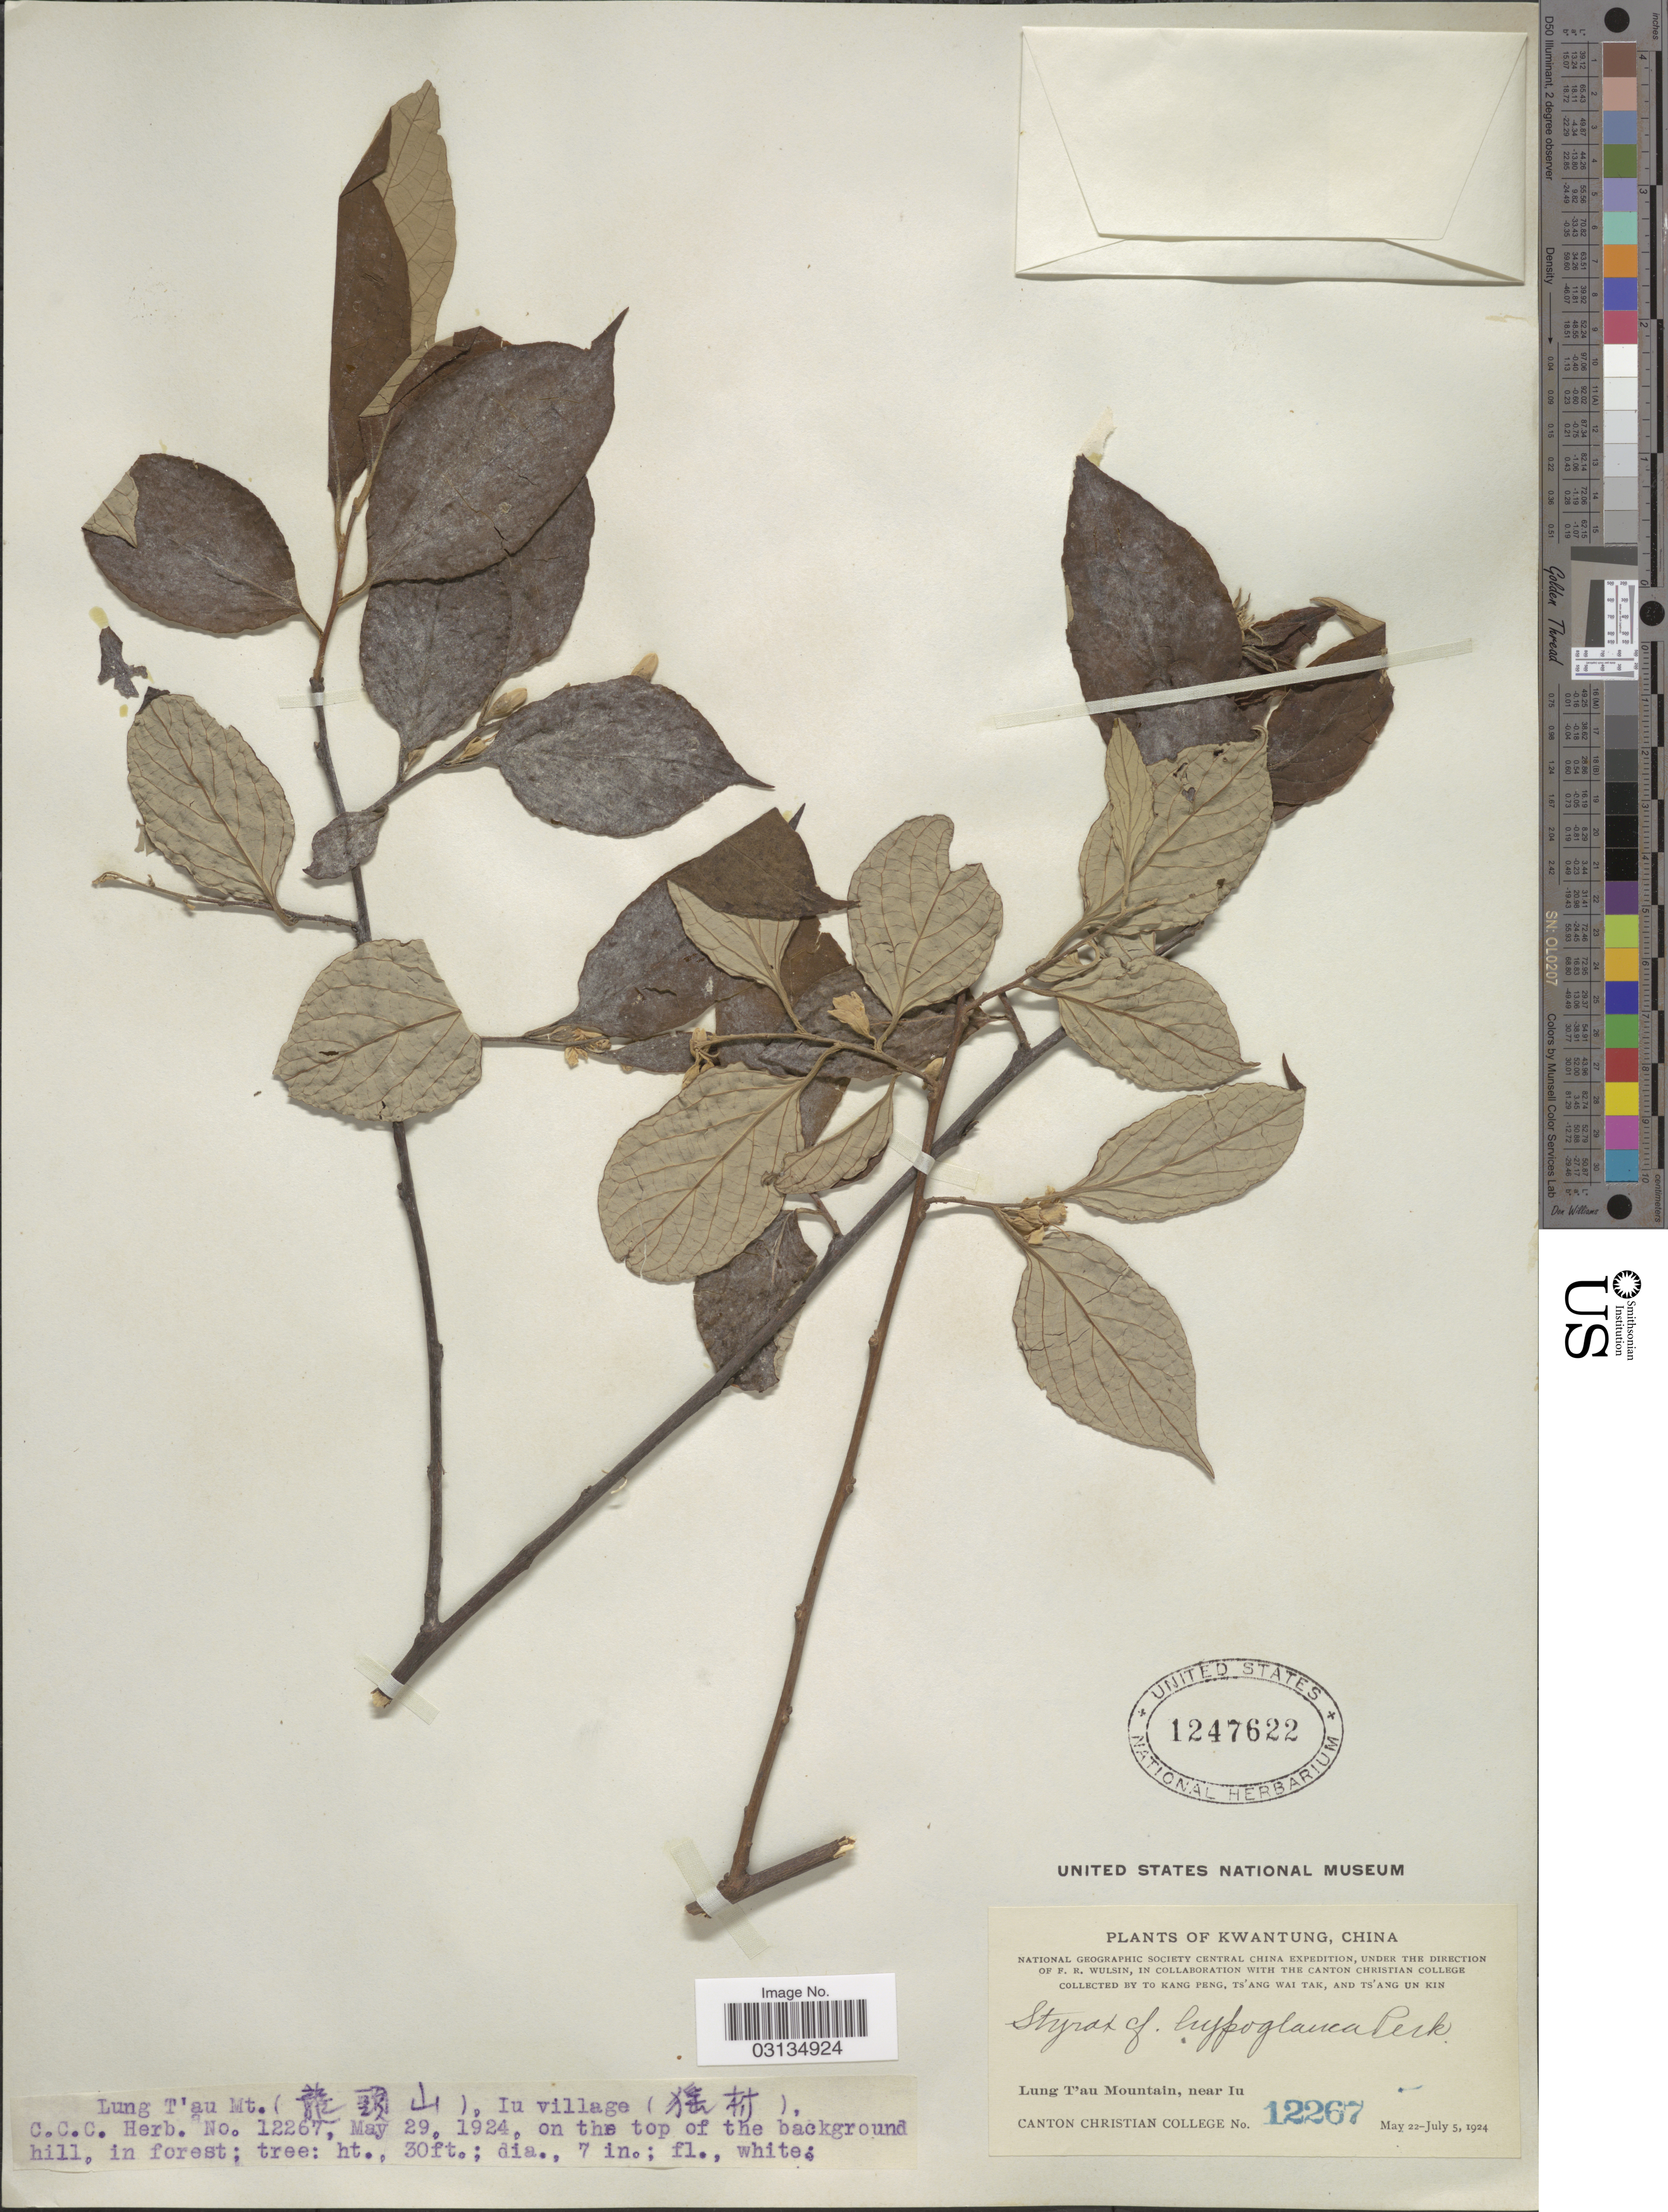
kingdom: Plantae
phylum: Tracheophyta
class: Magnoliopsida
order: Ericales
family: Styracaceae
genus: Styrax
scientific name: Styrax hypoglaucus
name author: Perkins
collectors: To Kang P'eng, W. T. Tsang & Ts' Ang Un Kin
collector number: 12267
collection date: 1924-05-29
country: China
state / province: Guangdong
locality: Kwangtung. Lung T'au Mountain, near Iu. Iu village, on the top of the background hill, in forest.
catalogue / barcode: US 1247622